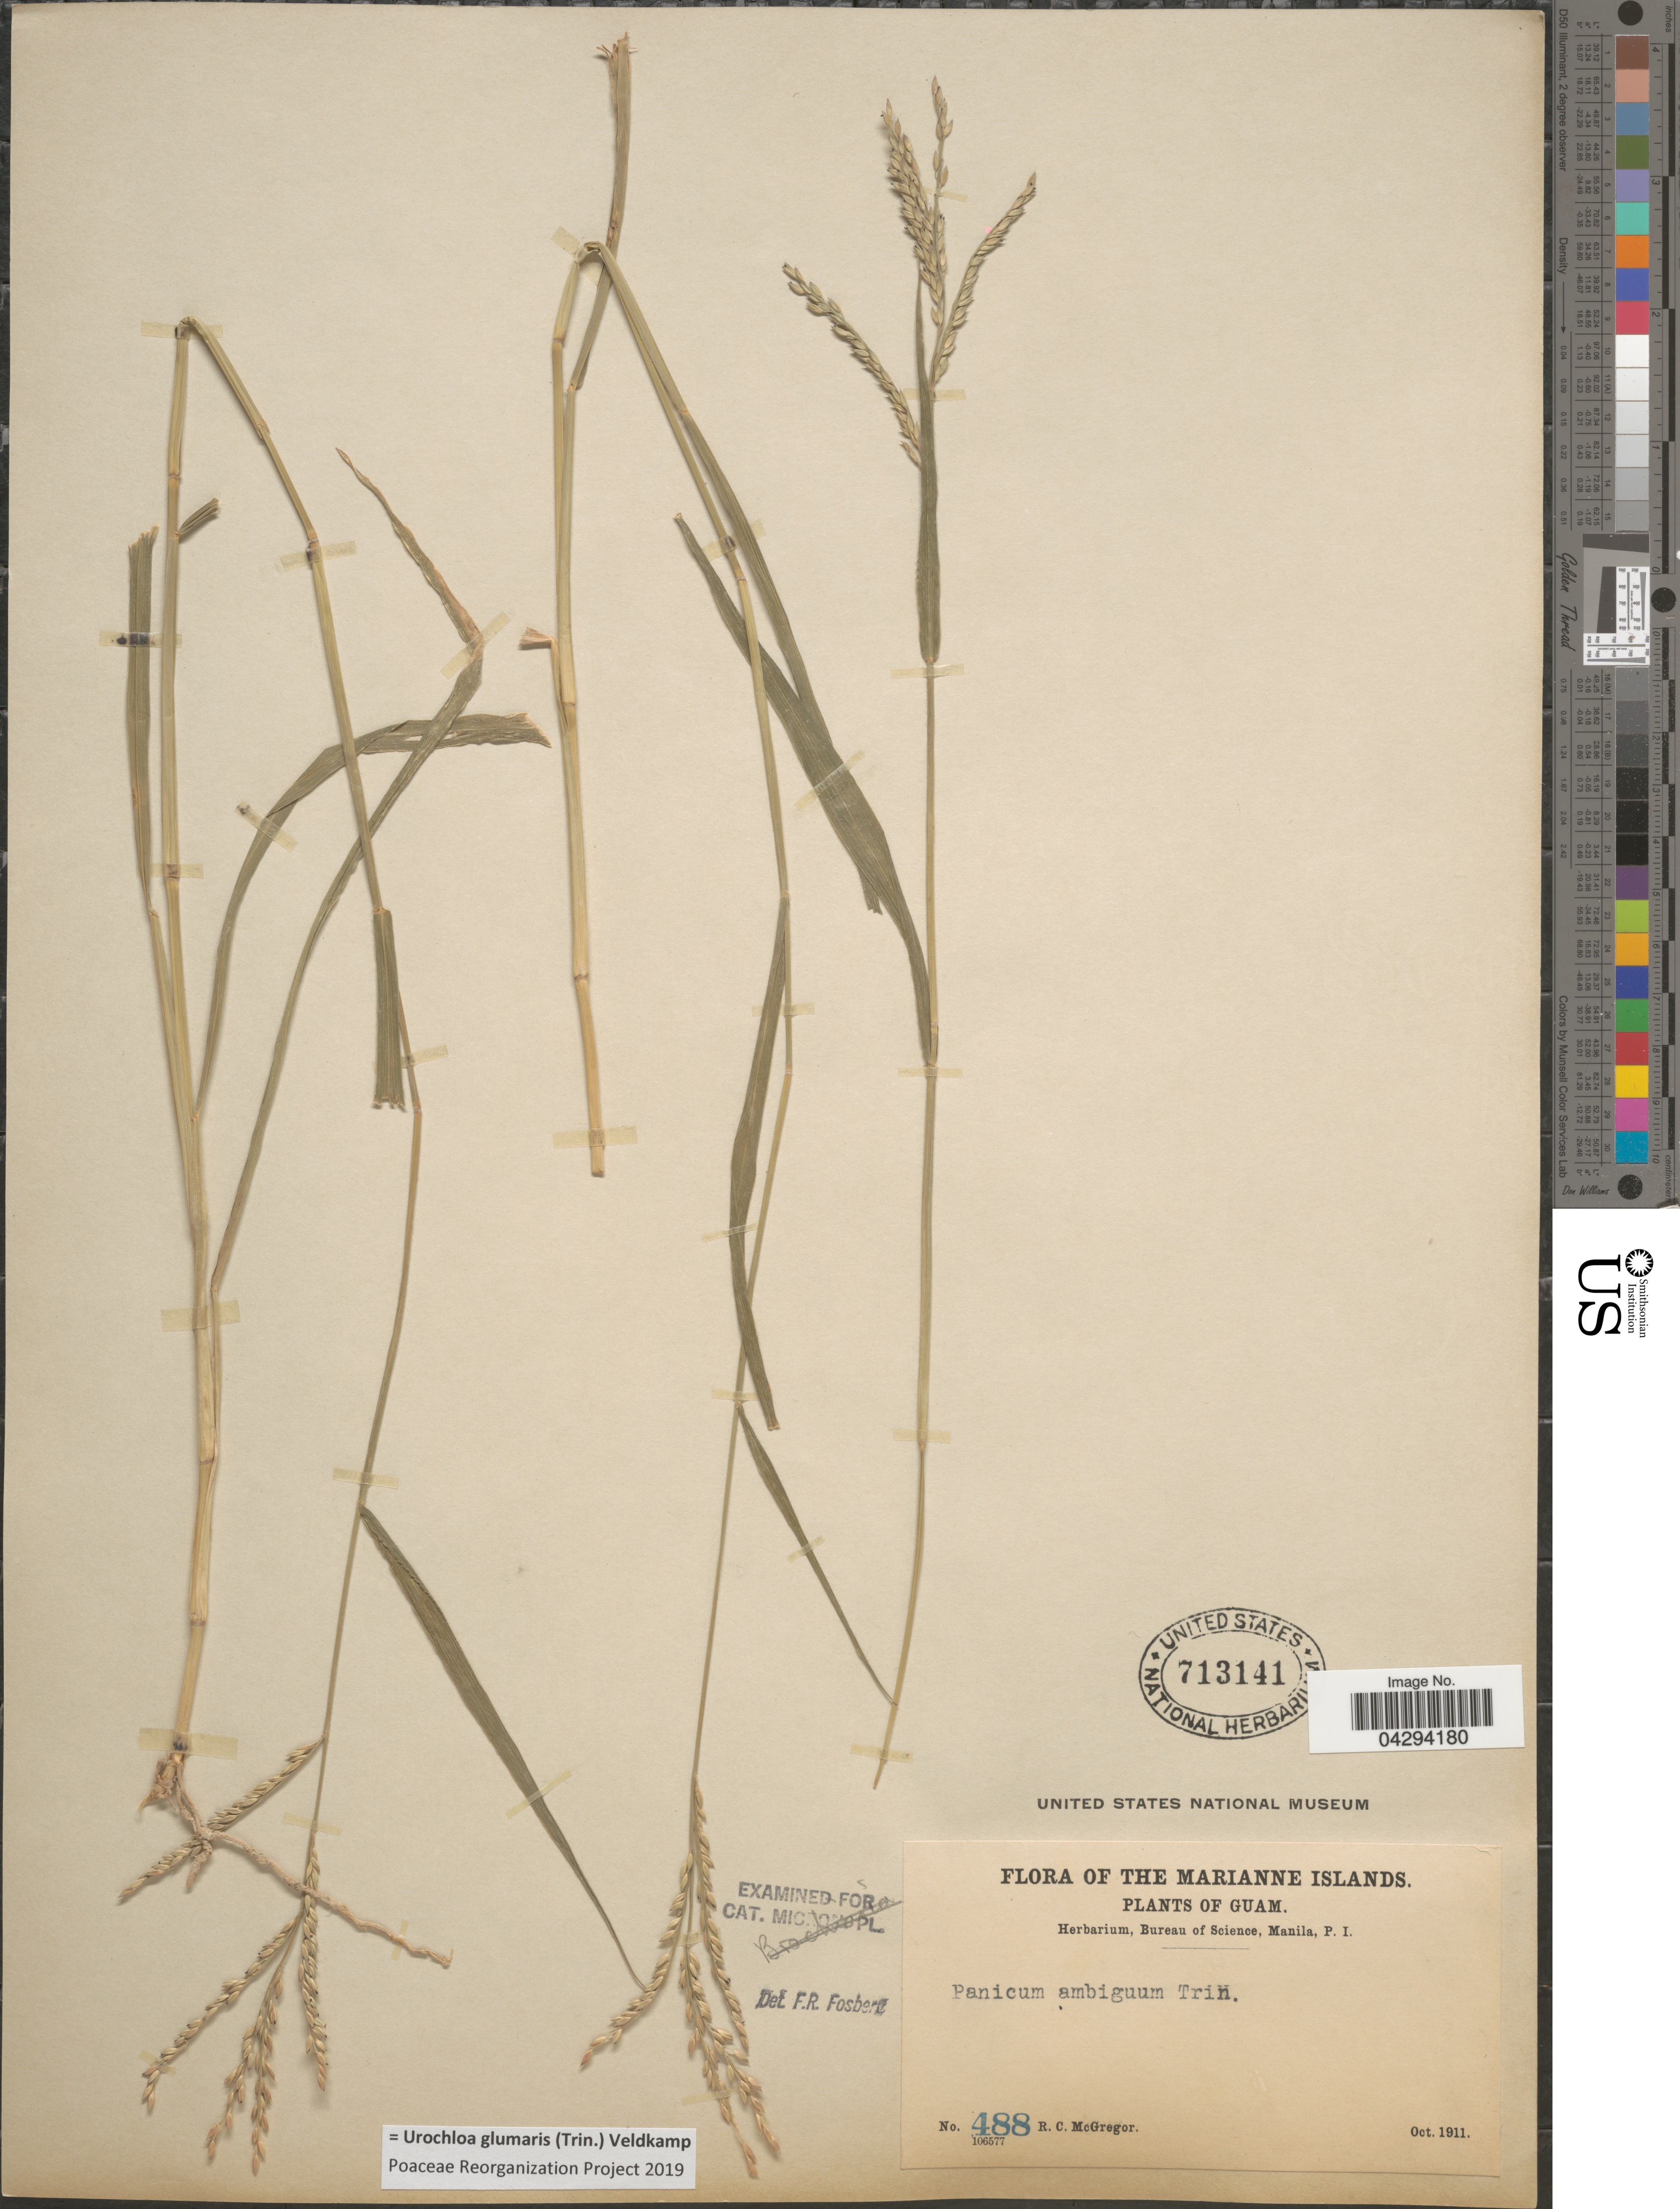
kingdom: Plantae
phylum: Tracheophyta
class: Liliopsida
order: Poales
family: Poaceae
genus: Urochloa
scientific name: Urochloa glumaris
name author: (Trin.) Veldkamp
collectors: R. C. McGregor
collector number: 488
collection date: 1911-10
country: Guam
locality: The Marianne Islands.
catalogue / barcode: US 713141